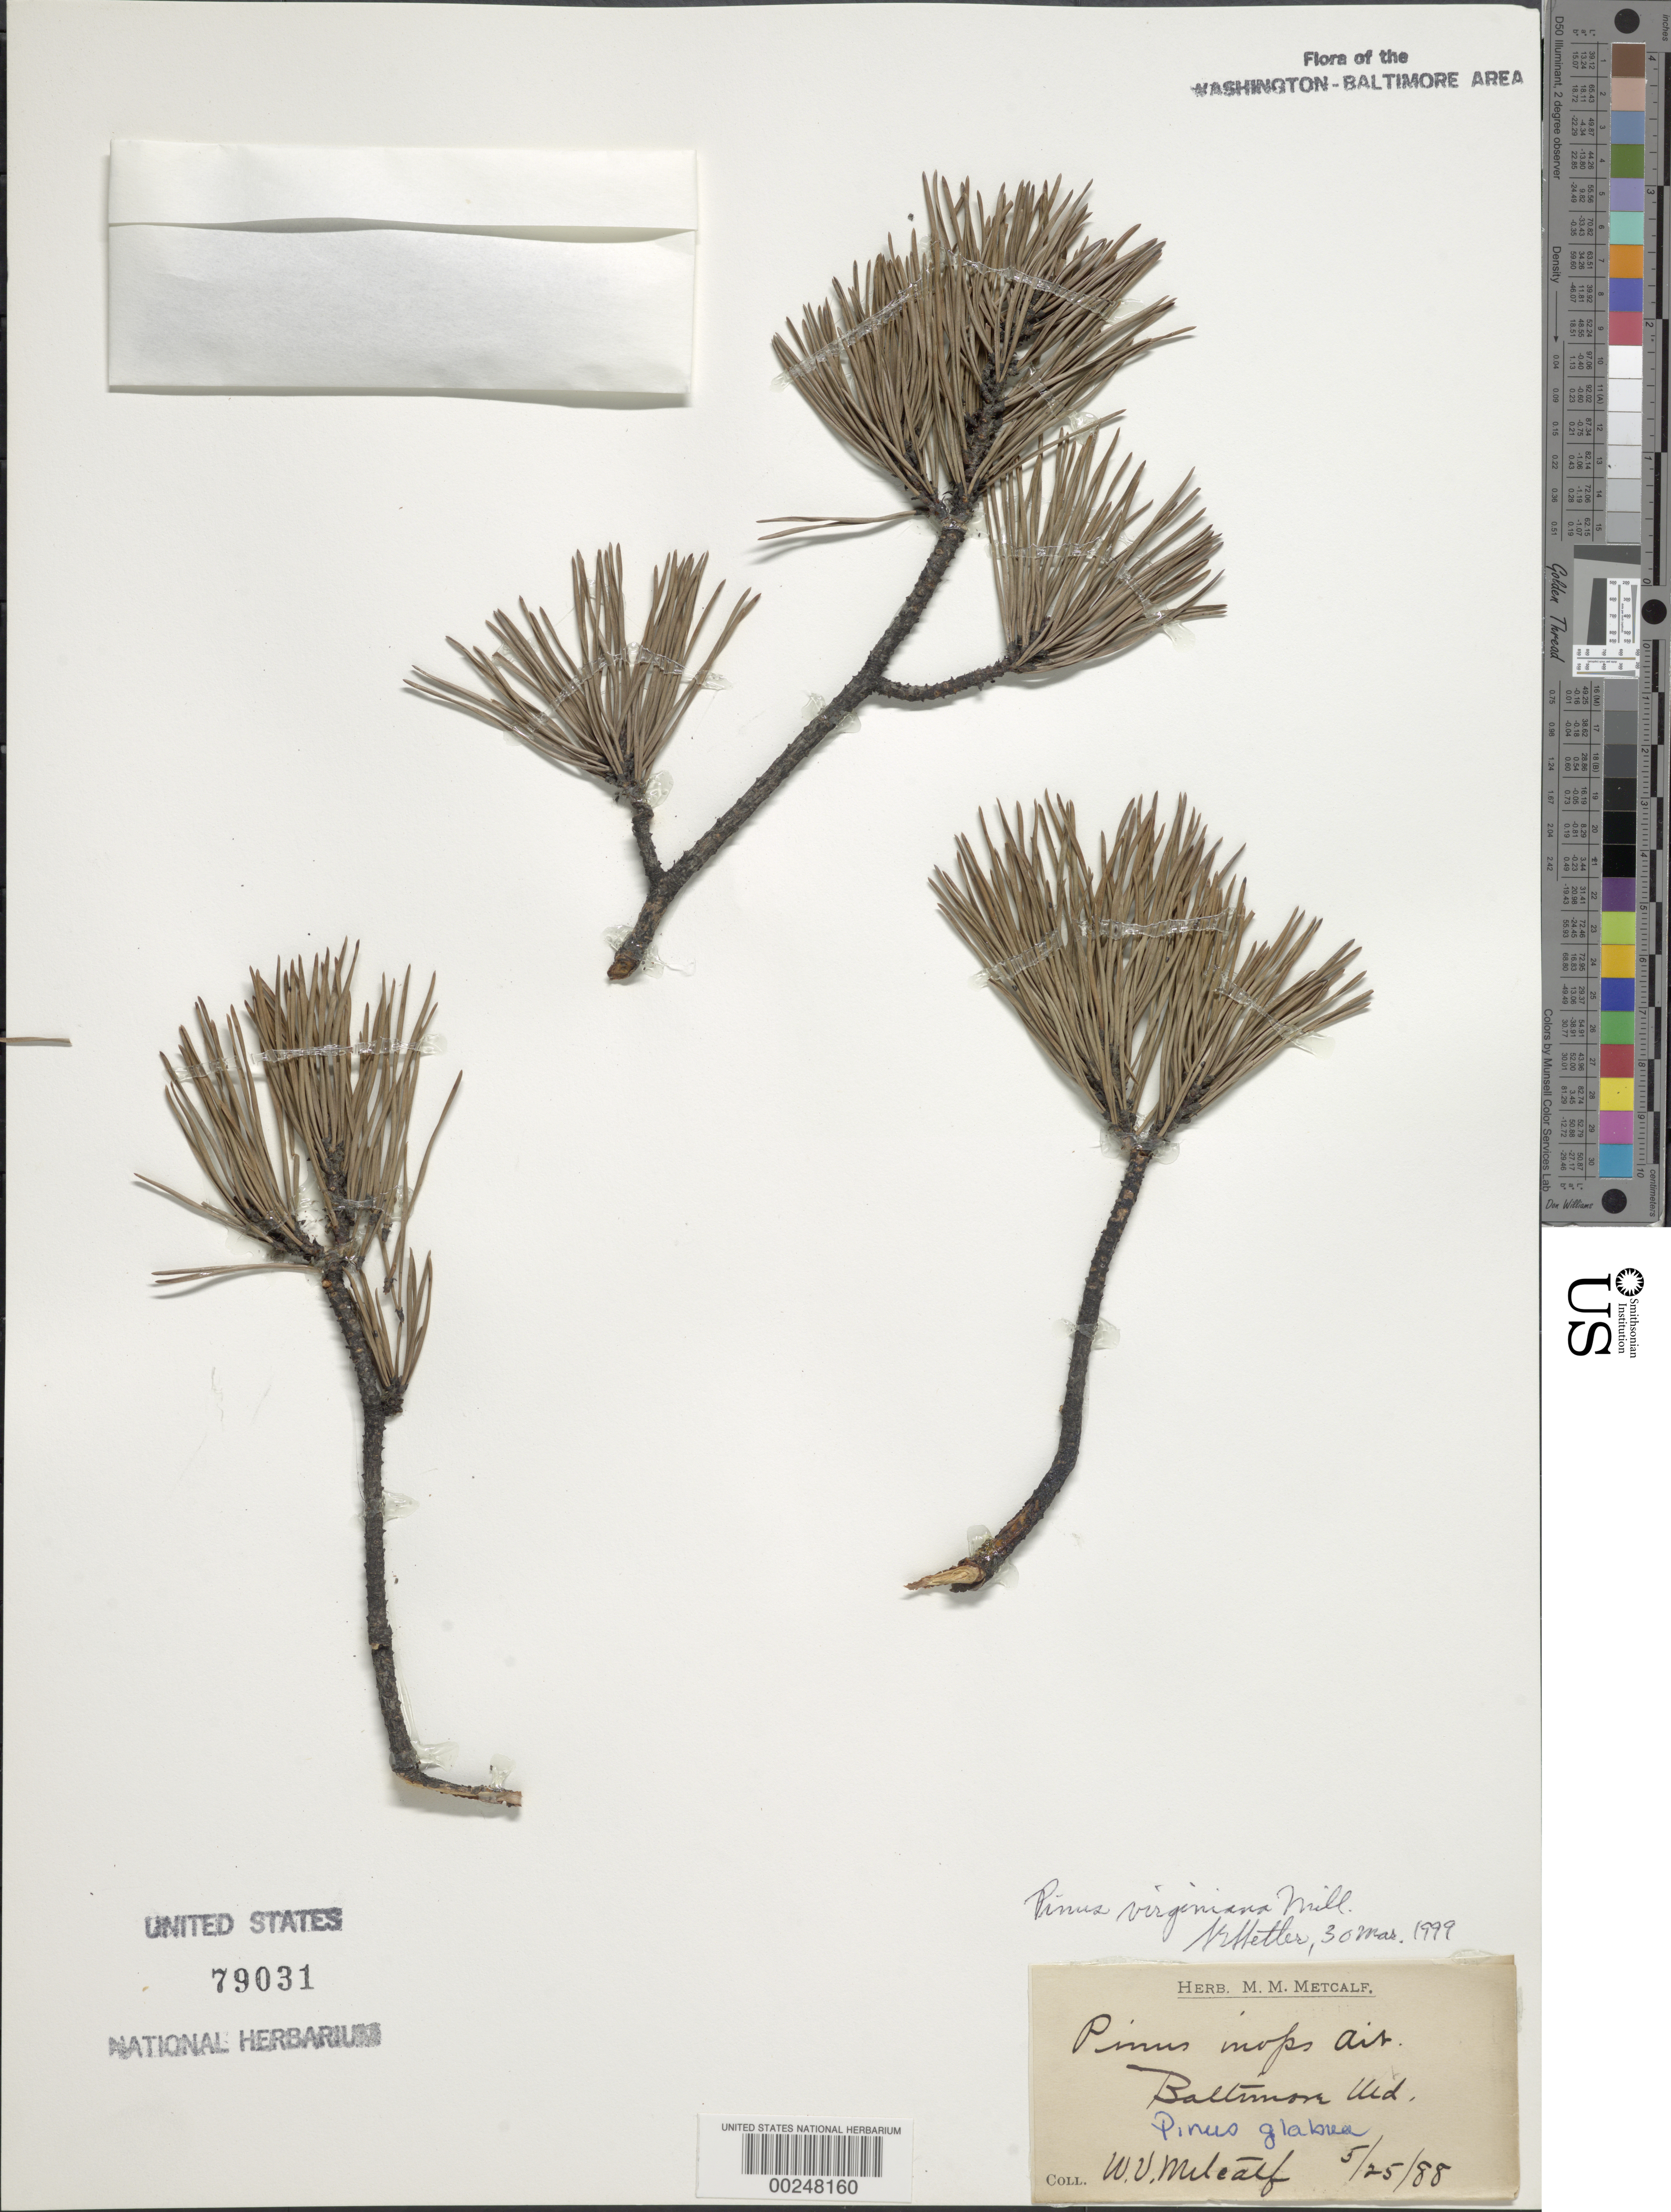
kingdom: Plantae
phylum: Tracheophyta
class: Pinopsida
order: Pinales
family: Pinaceae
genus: Pinus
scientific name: Pinus virginiana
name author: Mill.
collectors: M. Metcalf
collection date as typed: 25 May 1888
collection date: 1888-05-25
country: United States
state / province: Maryland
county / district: City of Baltimore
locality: Baltimore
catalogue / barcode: US 79031